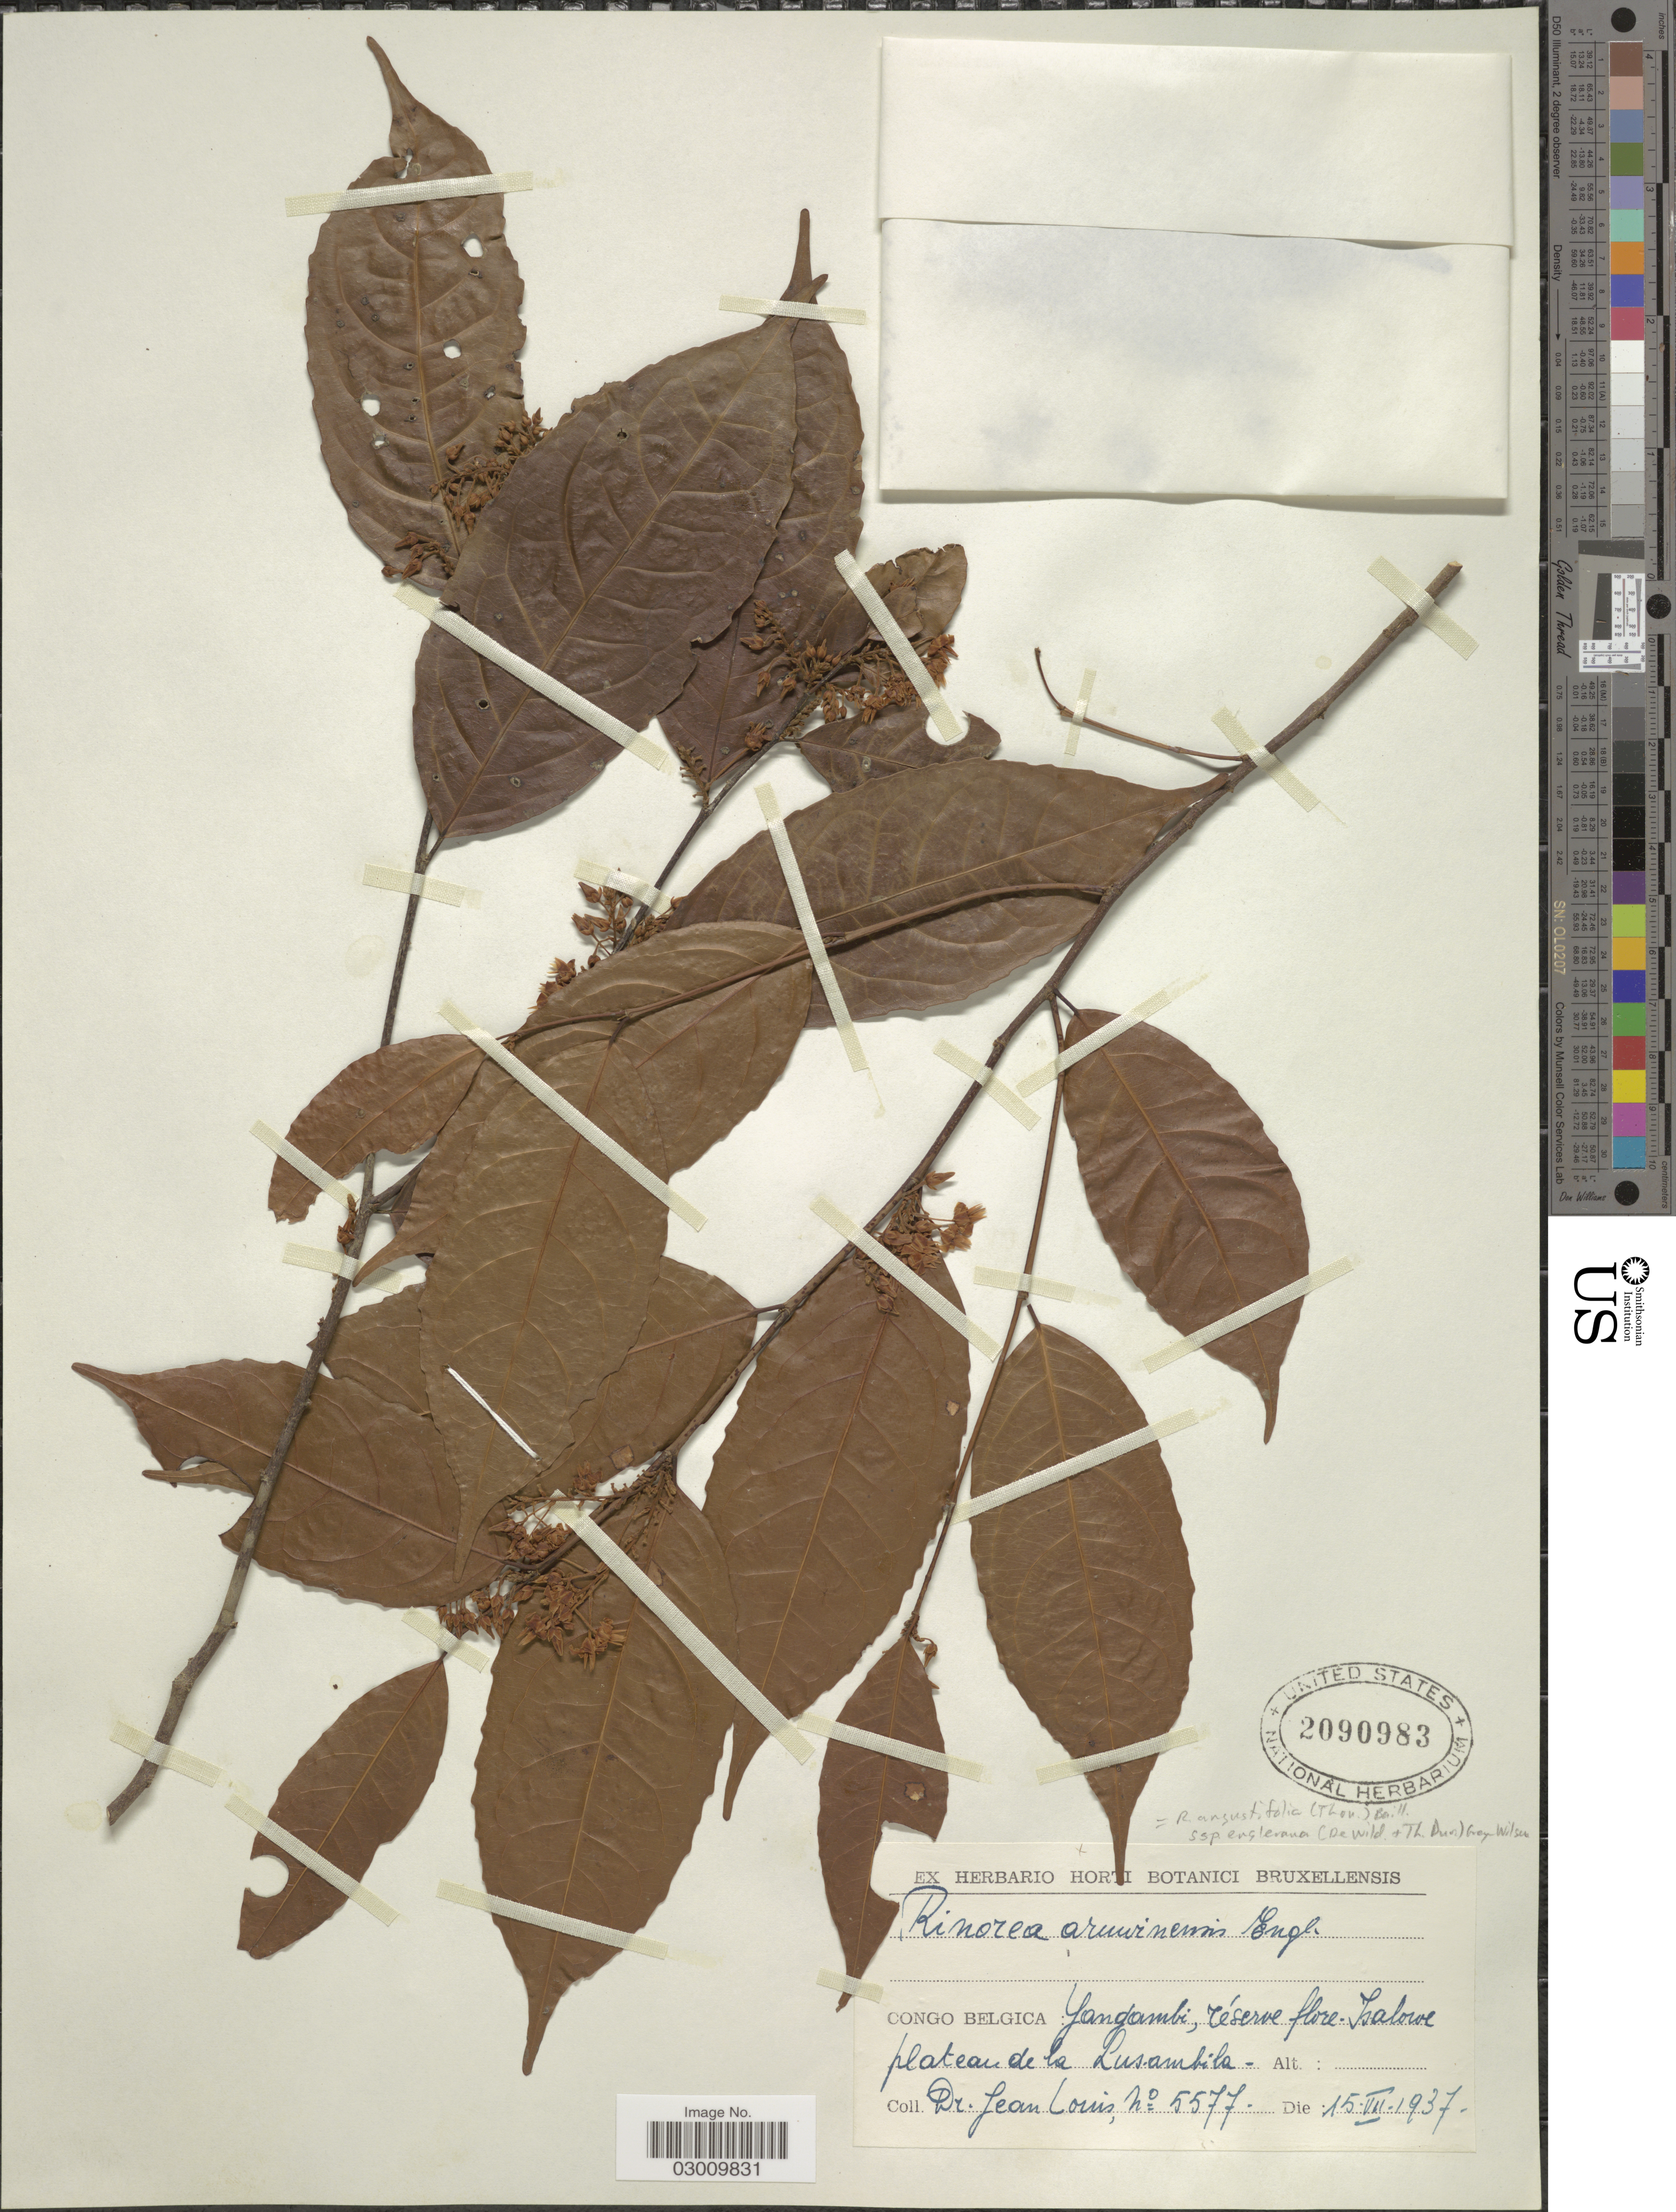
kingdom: Plantae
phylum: Tracheophyta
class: Magnoliopsida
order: Malpighiales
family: Violaceae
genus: Rinorea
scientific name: Rinorea angustifolia subsp. engleriana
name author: (De Wild. & Durand) Grey-Wilson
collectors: J. Louis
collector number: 5577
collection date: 1937-07-15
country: Congo, Democratic Republic of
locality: Congo Belgica: Yangambi, réserve flore. Isalowe plateau de la Lusambila.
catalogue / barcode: US 2090983